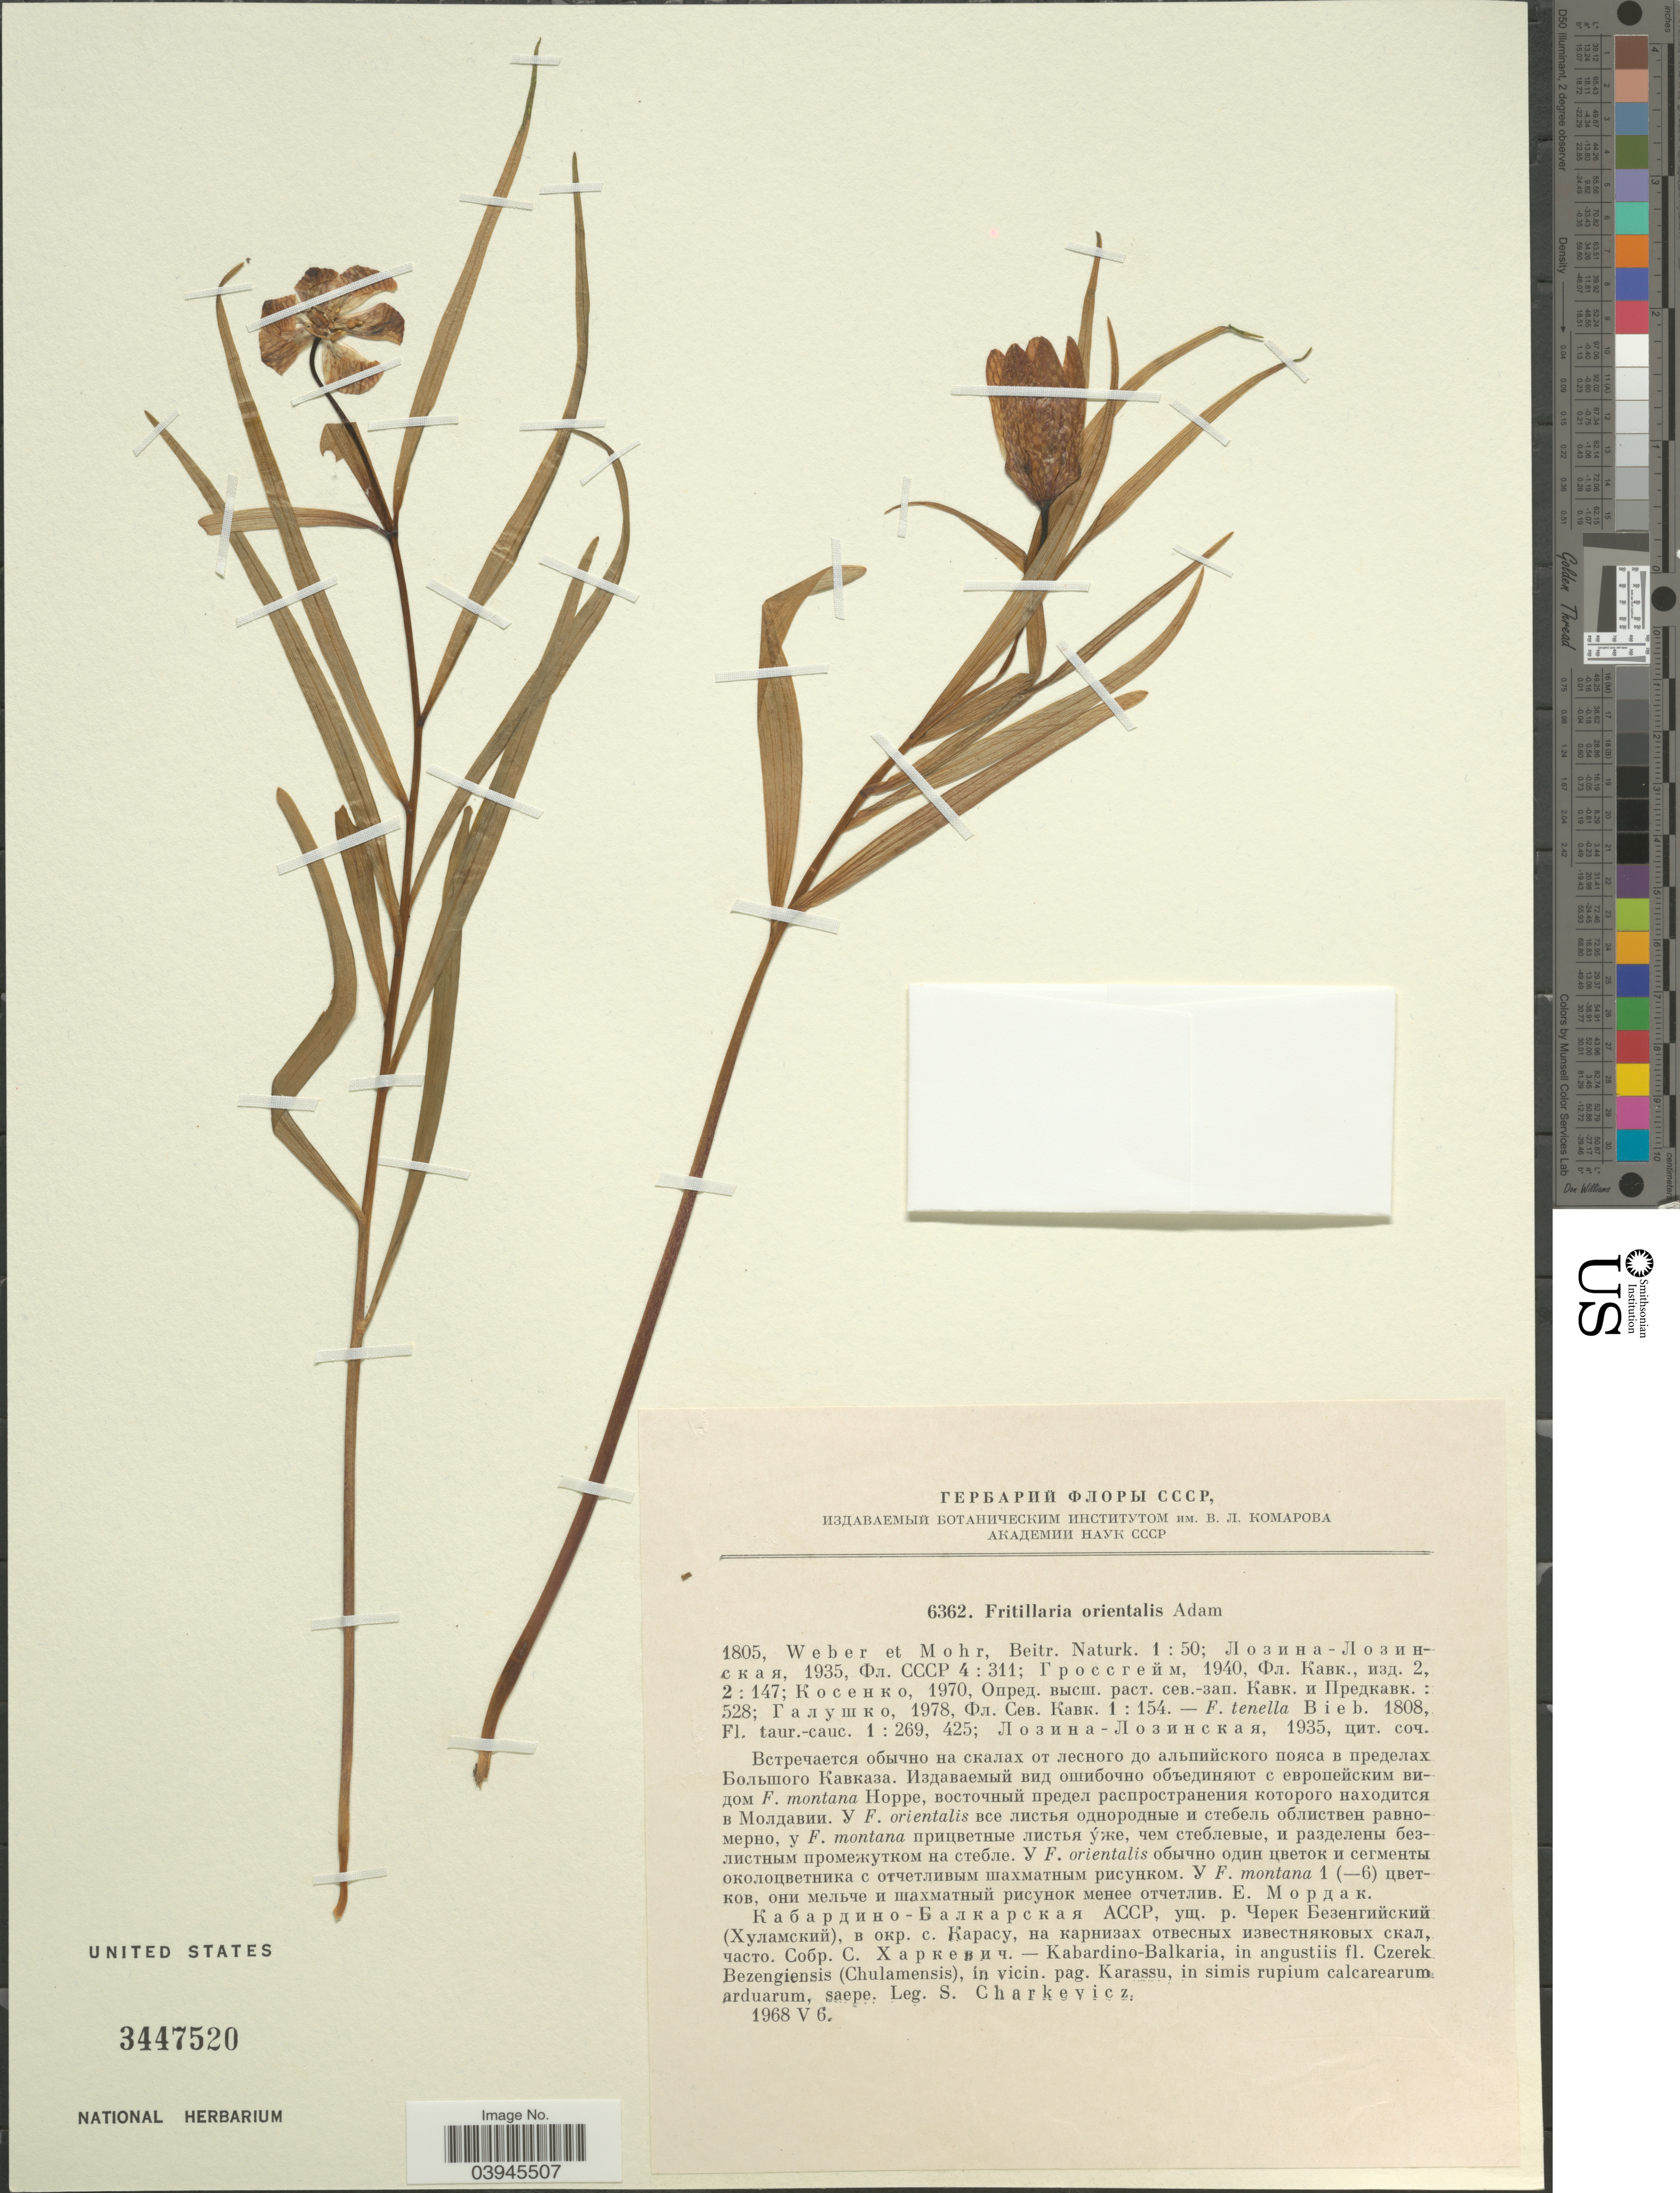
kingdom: Plantae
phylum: Tracheophyta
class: Liliopsida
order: Liliales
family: Liliaceae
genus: Fritillaria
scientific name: Fritillaria orientalis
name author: Adams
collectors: S. Charkevicz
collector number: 6362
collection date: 1968-05-06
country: Russian Federation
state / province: Kabardino-Balkar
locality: In angustiis fl. Czerek. Bezengiensis (Chulamensis), in vicin. pag. Karassu, in simis rupium calcarearum arduarum, saepe.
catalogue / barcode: US 3447520